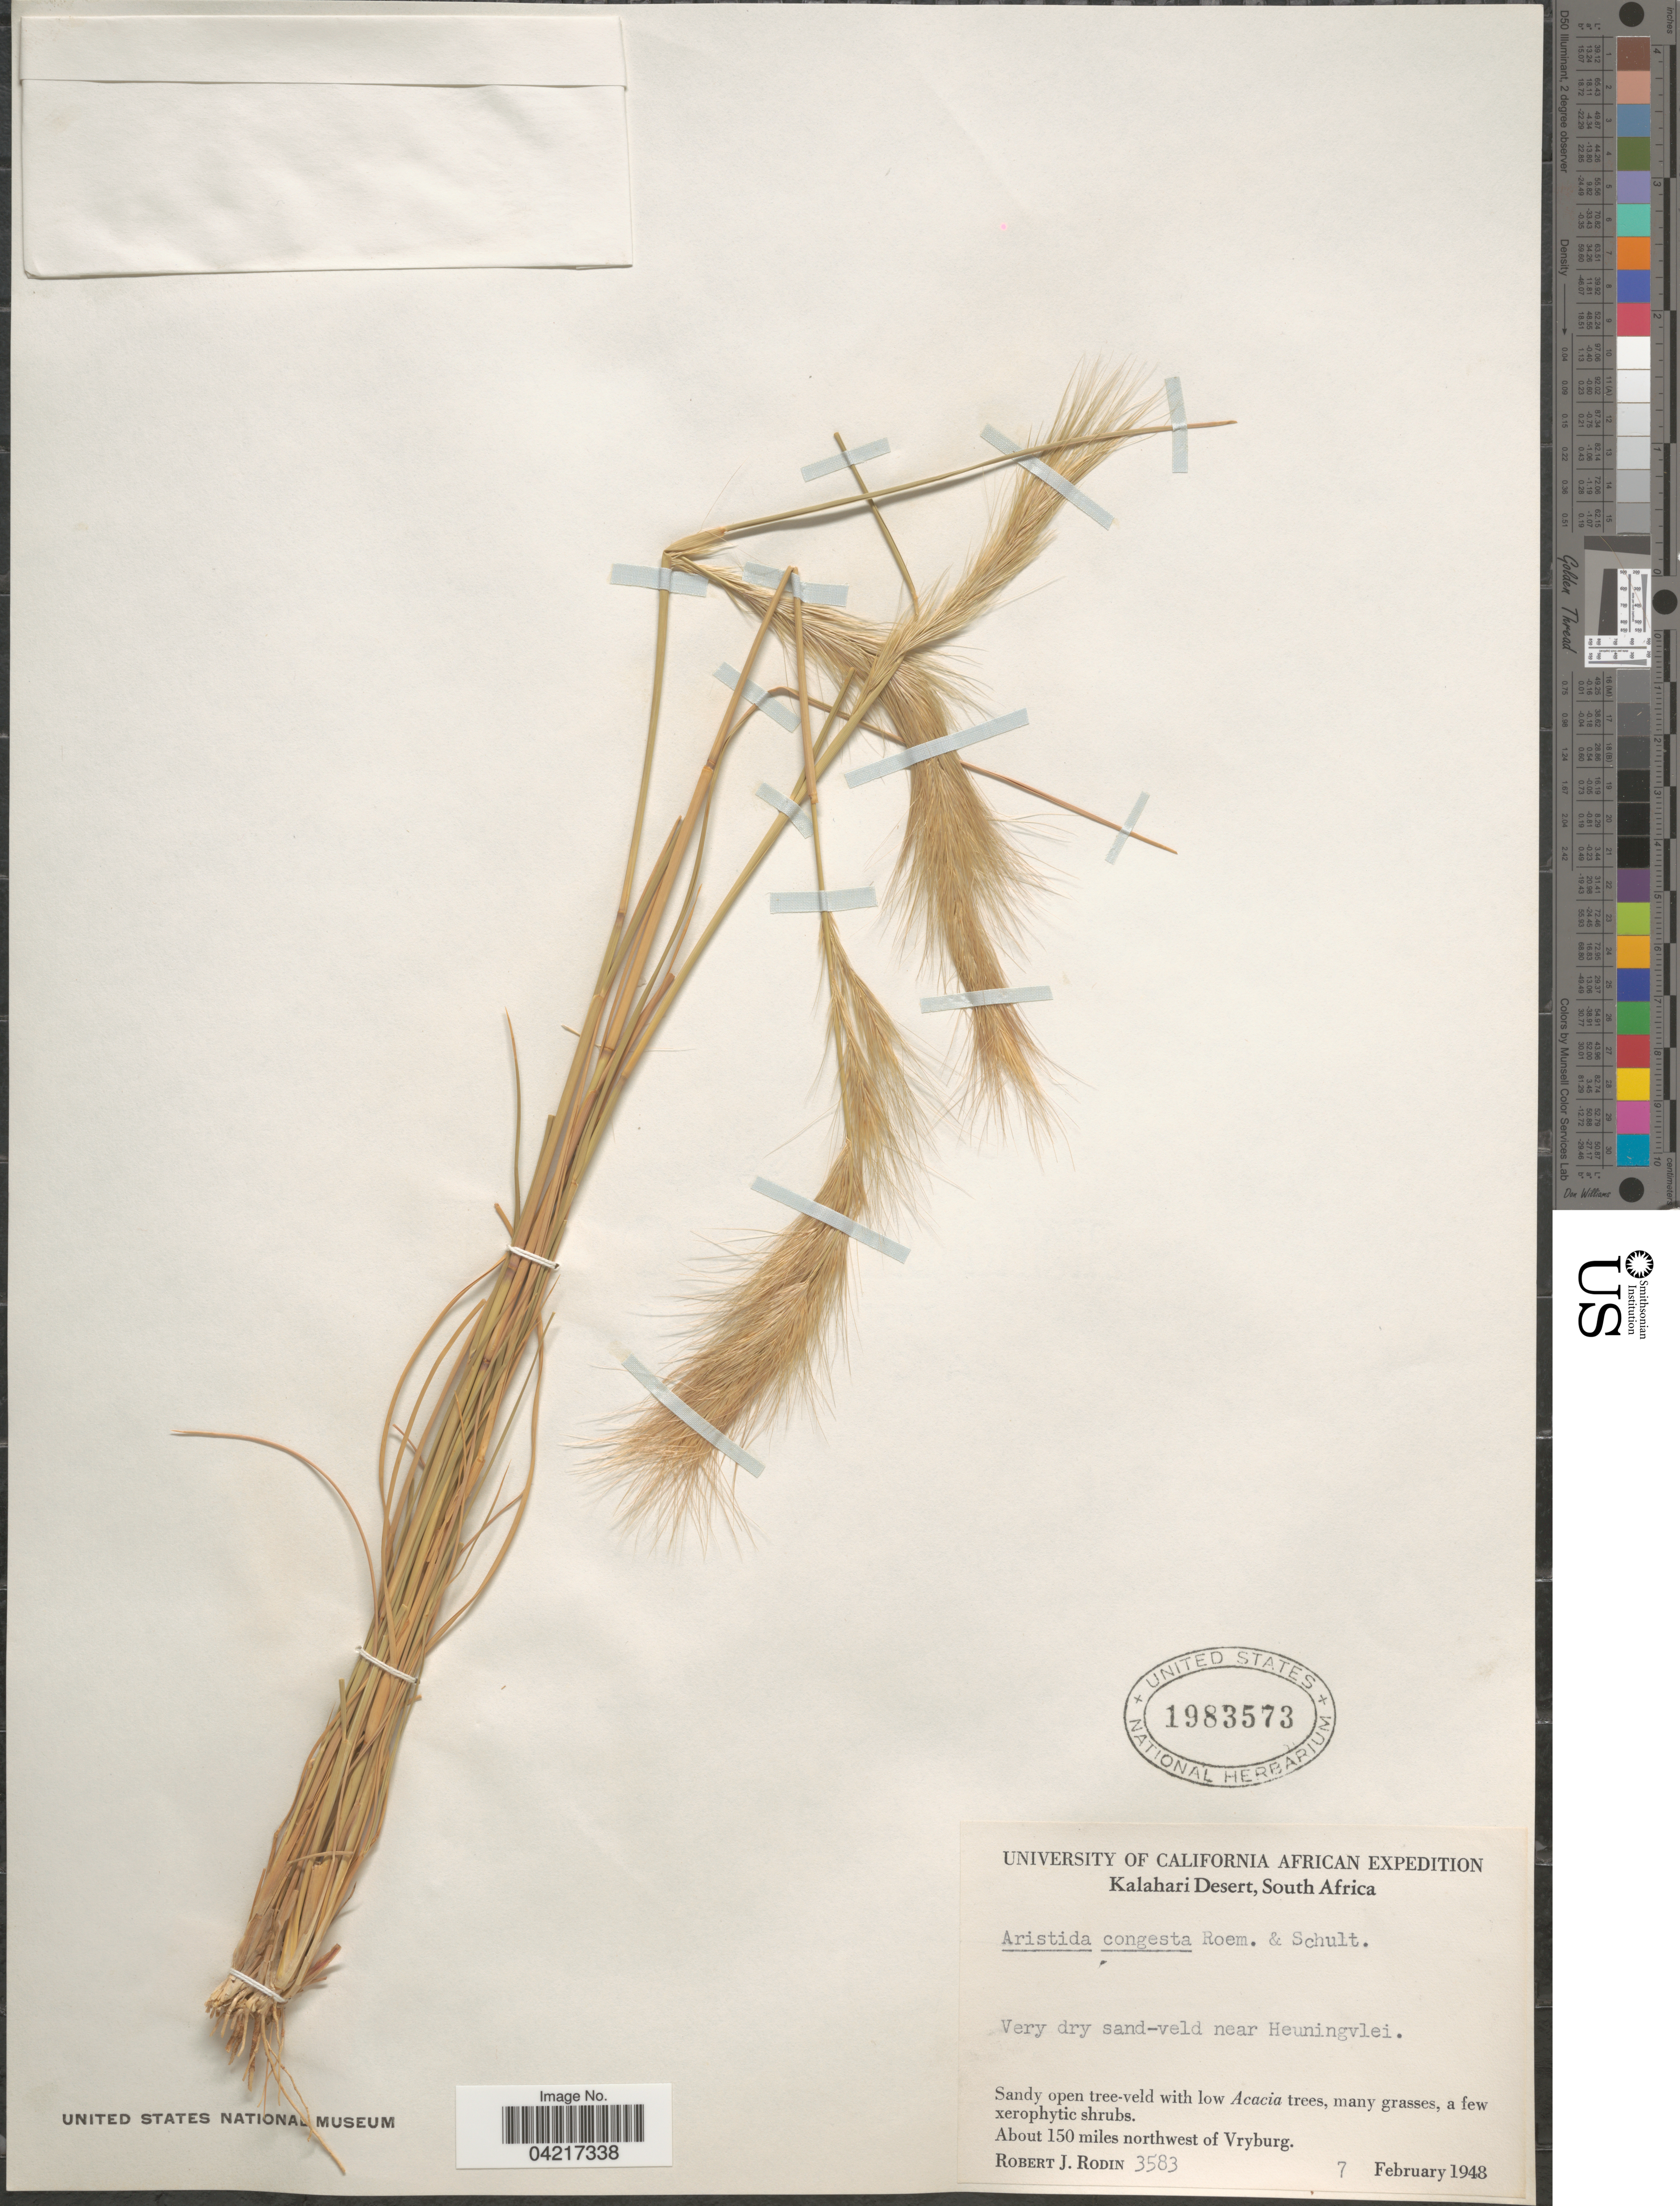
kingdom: Plantae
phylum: Tracheophyta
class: Liliopsida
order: Poales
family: Poaceae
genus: Aristida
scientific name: Aristida congesta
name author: Roem. & Schult.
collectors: R. J. Rodin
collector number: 3583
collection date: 1948-02-07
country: Namibia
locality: University of California African Expedition. Kalahari Desert. Very dry sand-veld near Heuningvlei. About 150 miles northwest of Vryburg.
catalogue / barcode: US 1983573